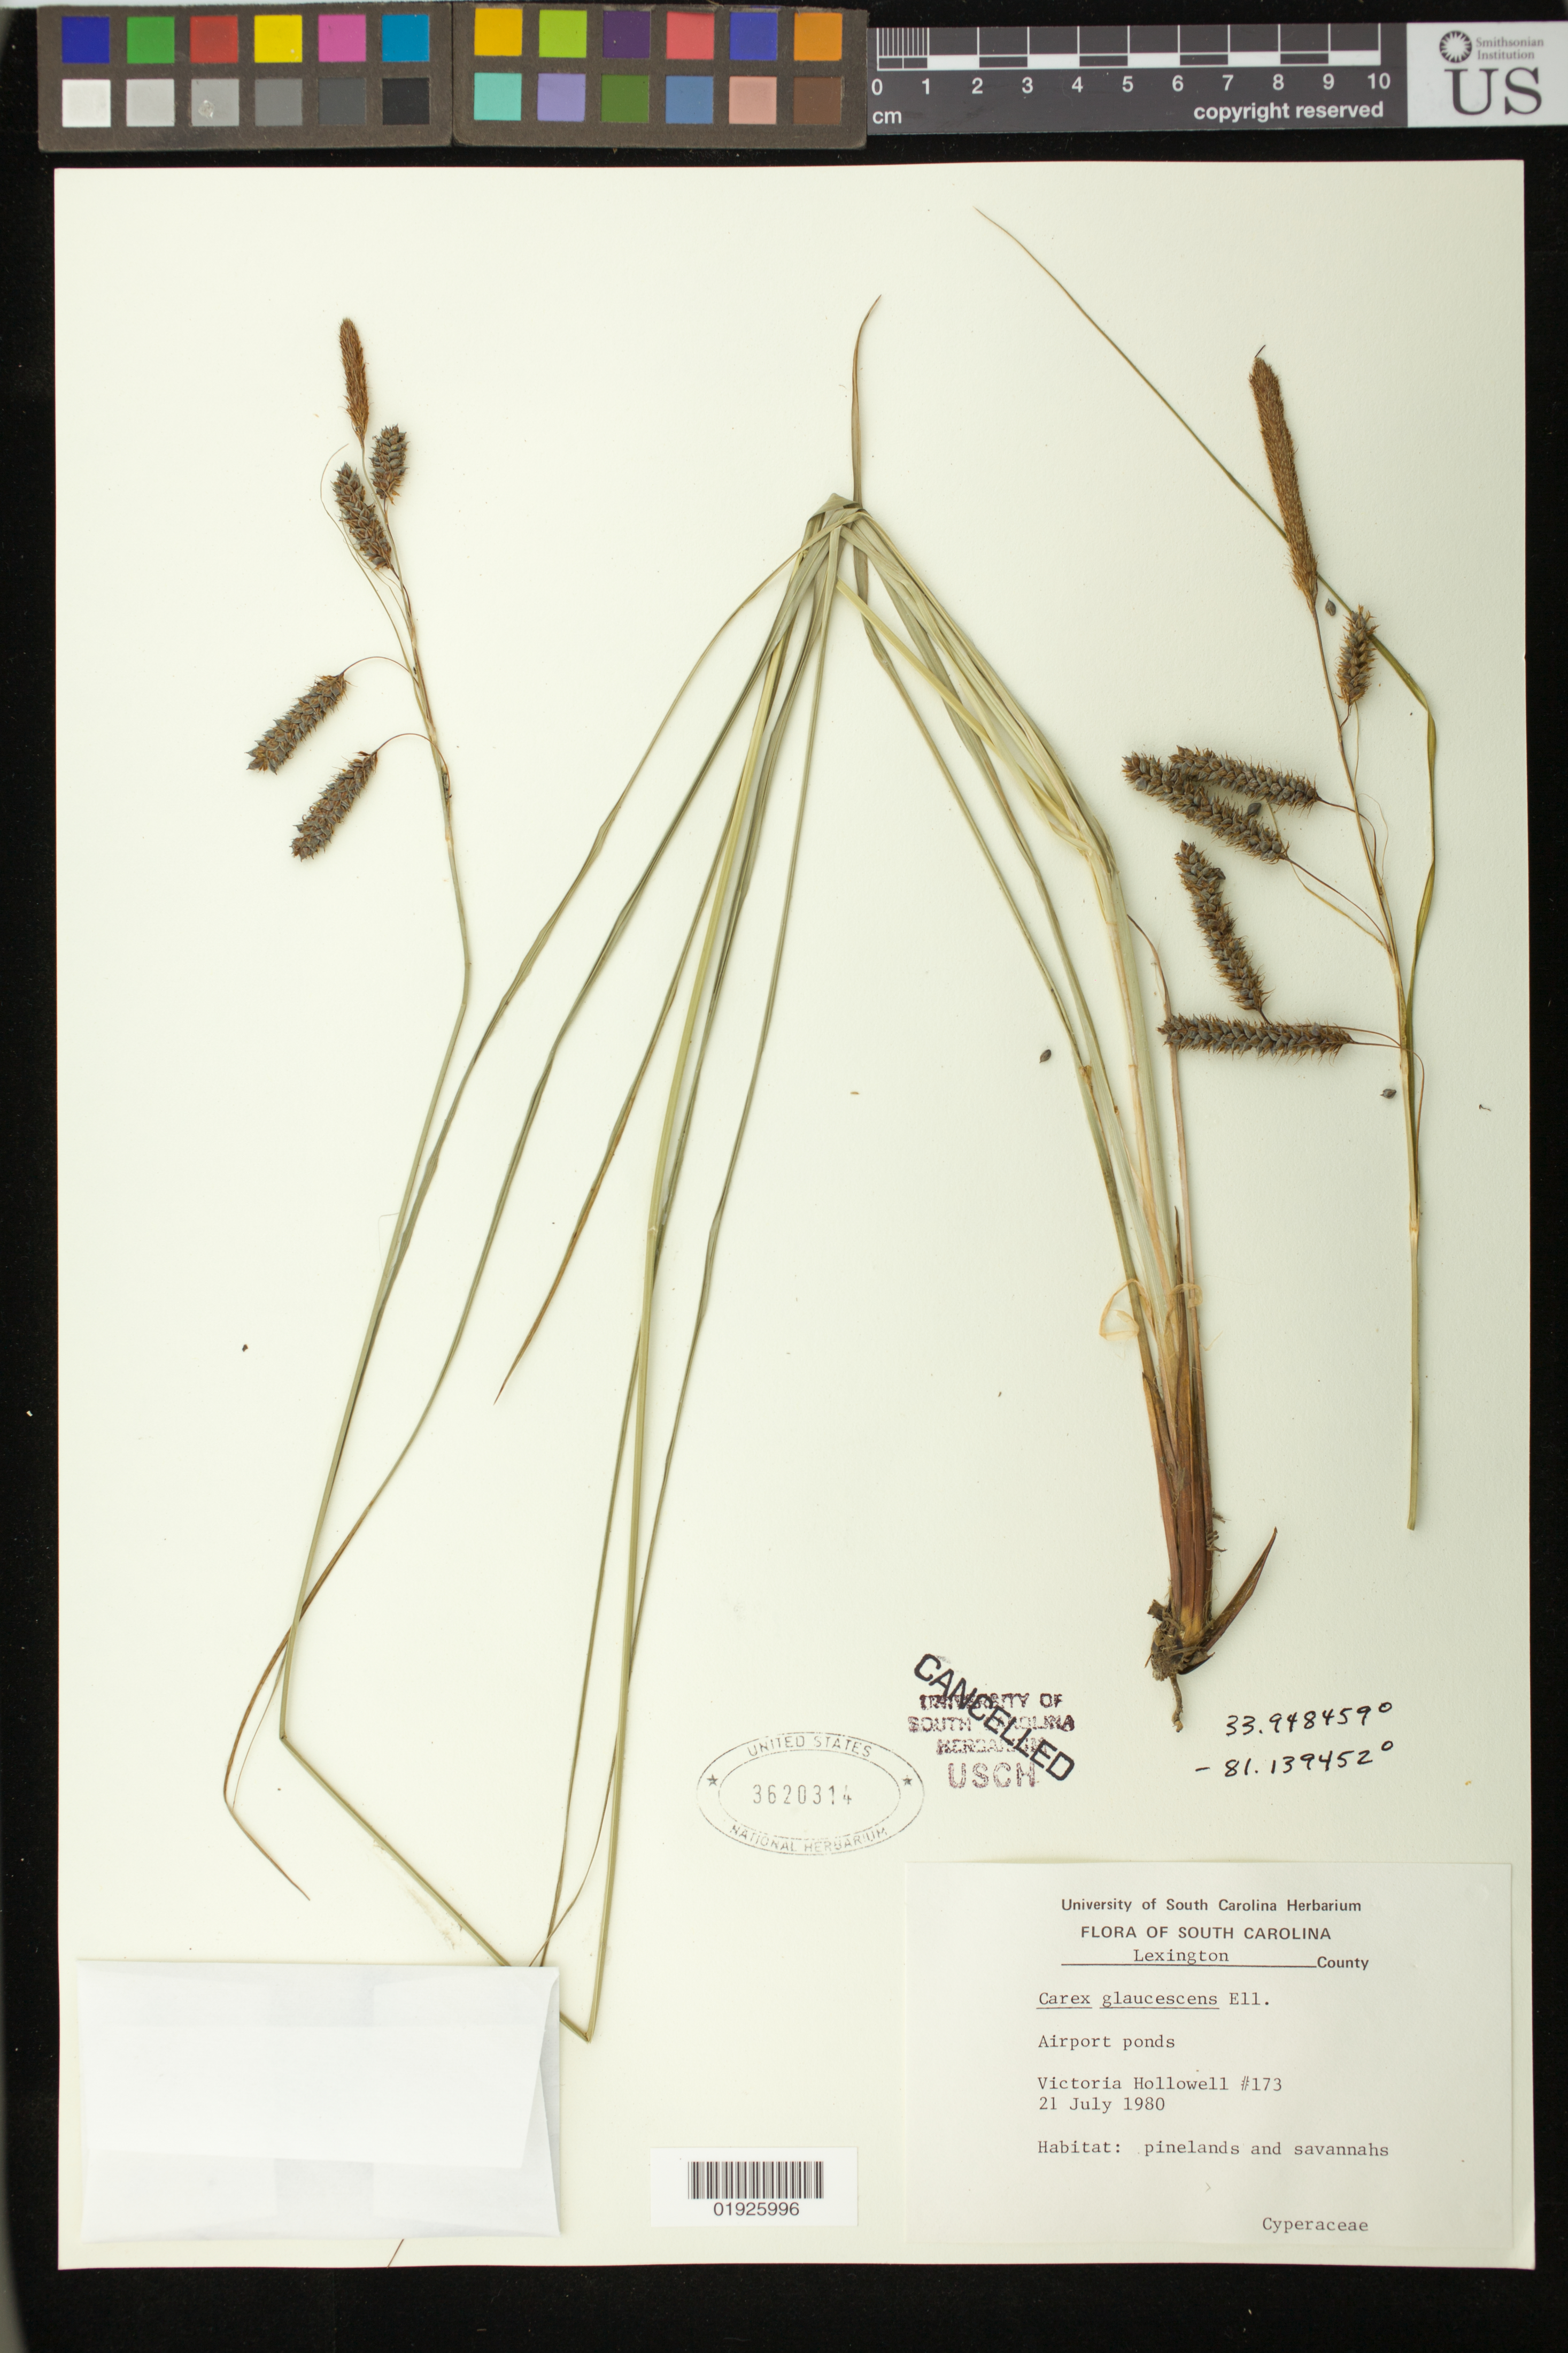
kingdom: Plantae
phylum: Tracheophyta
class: Liliopsida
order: Poales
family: Cyperaceae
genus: Carex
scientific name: Carex glaucescens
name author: Elliott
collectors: V. C. Hollowell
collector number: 173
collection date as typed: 21 July 1980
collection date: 1980-07-21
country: United States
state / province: South Carolina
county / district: Lexington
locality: Airport ponds.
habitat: pinelands and savannahs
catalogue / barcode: US 3620314